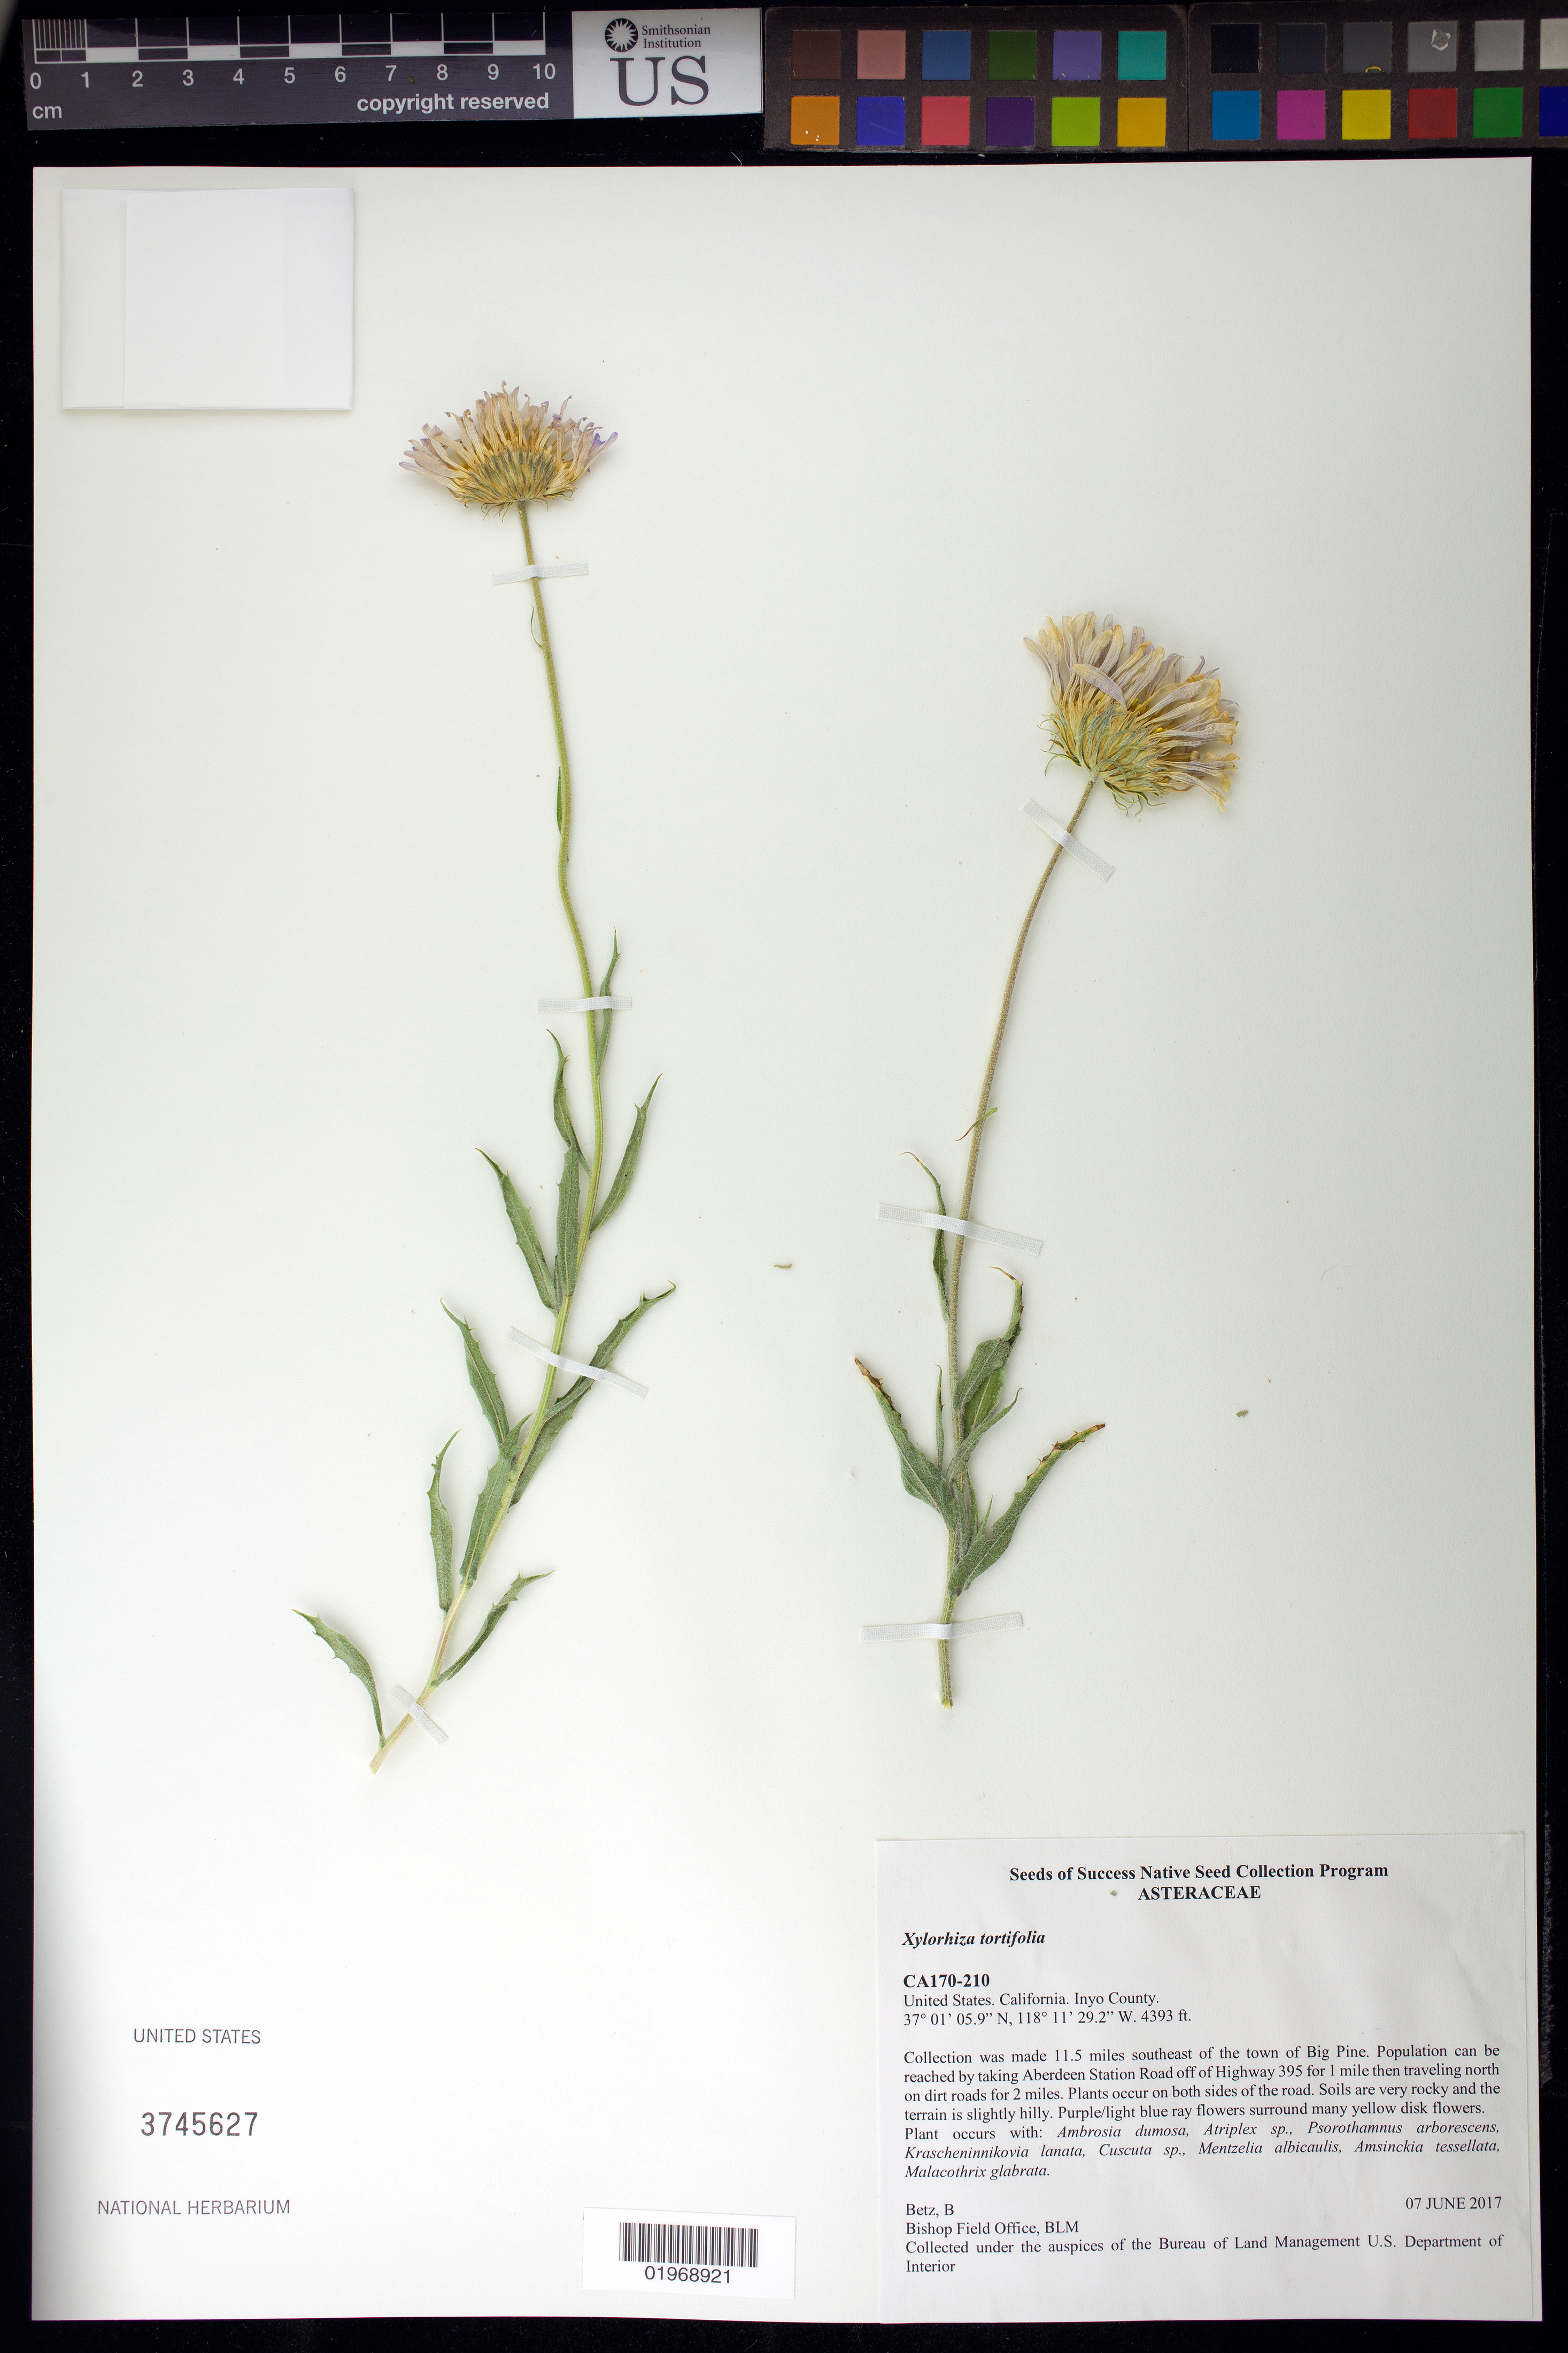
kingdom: Plantae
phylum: Tracheophyta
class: Magnoliopsida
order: Asterales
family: Asteraceae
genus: Xylorhiza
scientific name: Xylorhiza tortifolia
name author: (Torr. & A. Gray) Greene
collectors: B. Betz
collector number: CA170-210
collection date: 2017-06-07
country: United States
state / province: California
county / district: Inyo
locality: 11.5 miles SE of Big Pine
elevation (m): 1339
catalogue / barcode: US 3745627